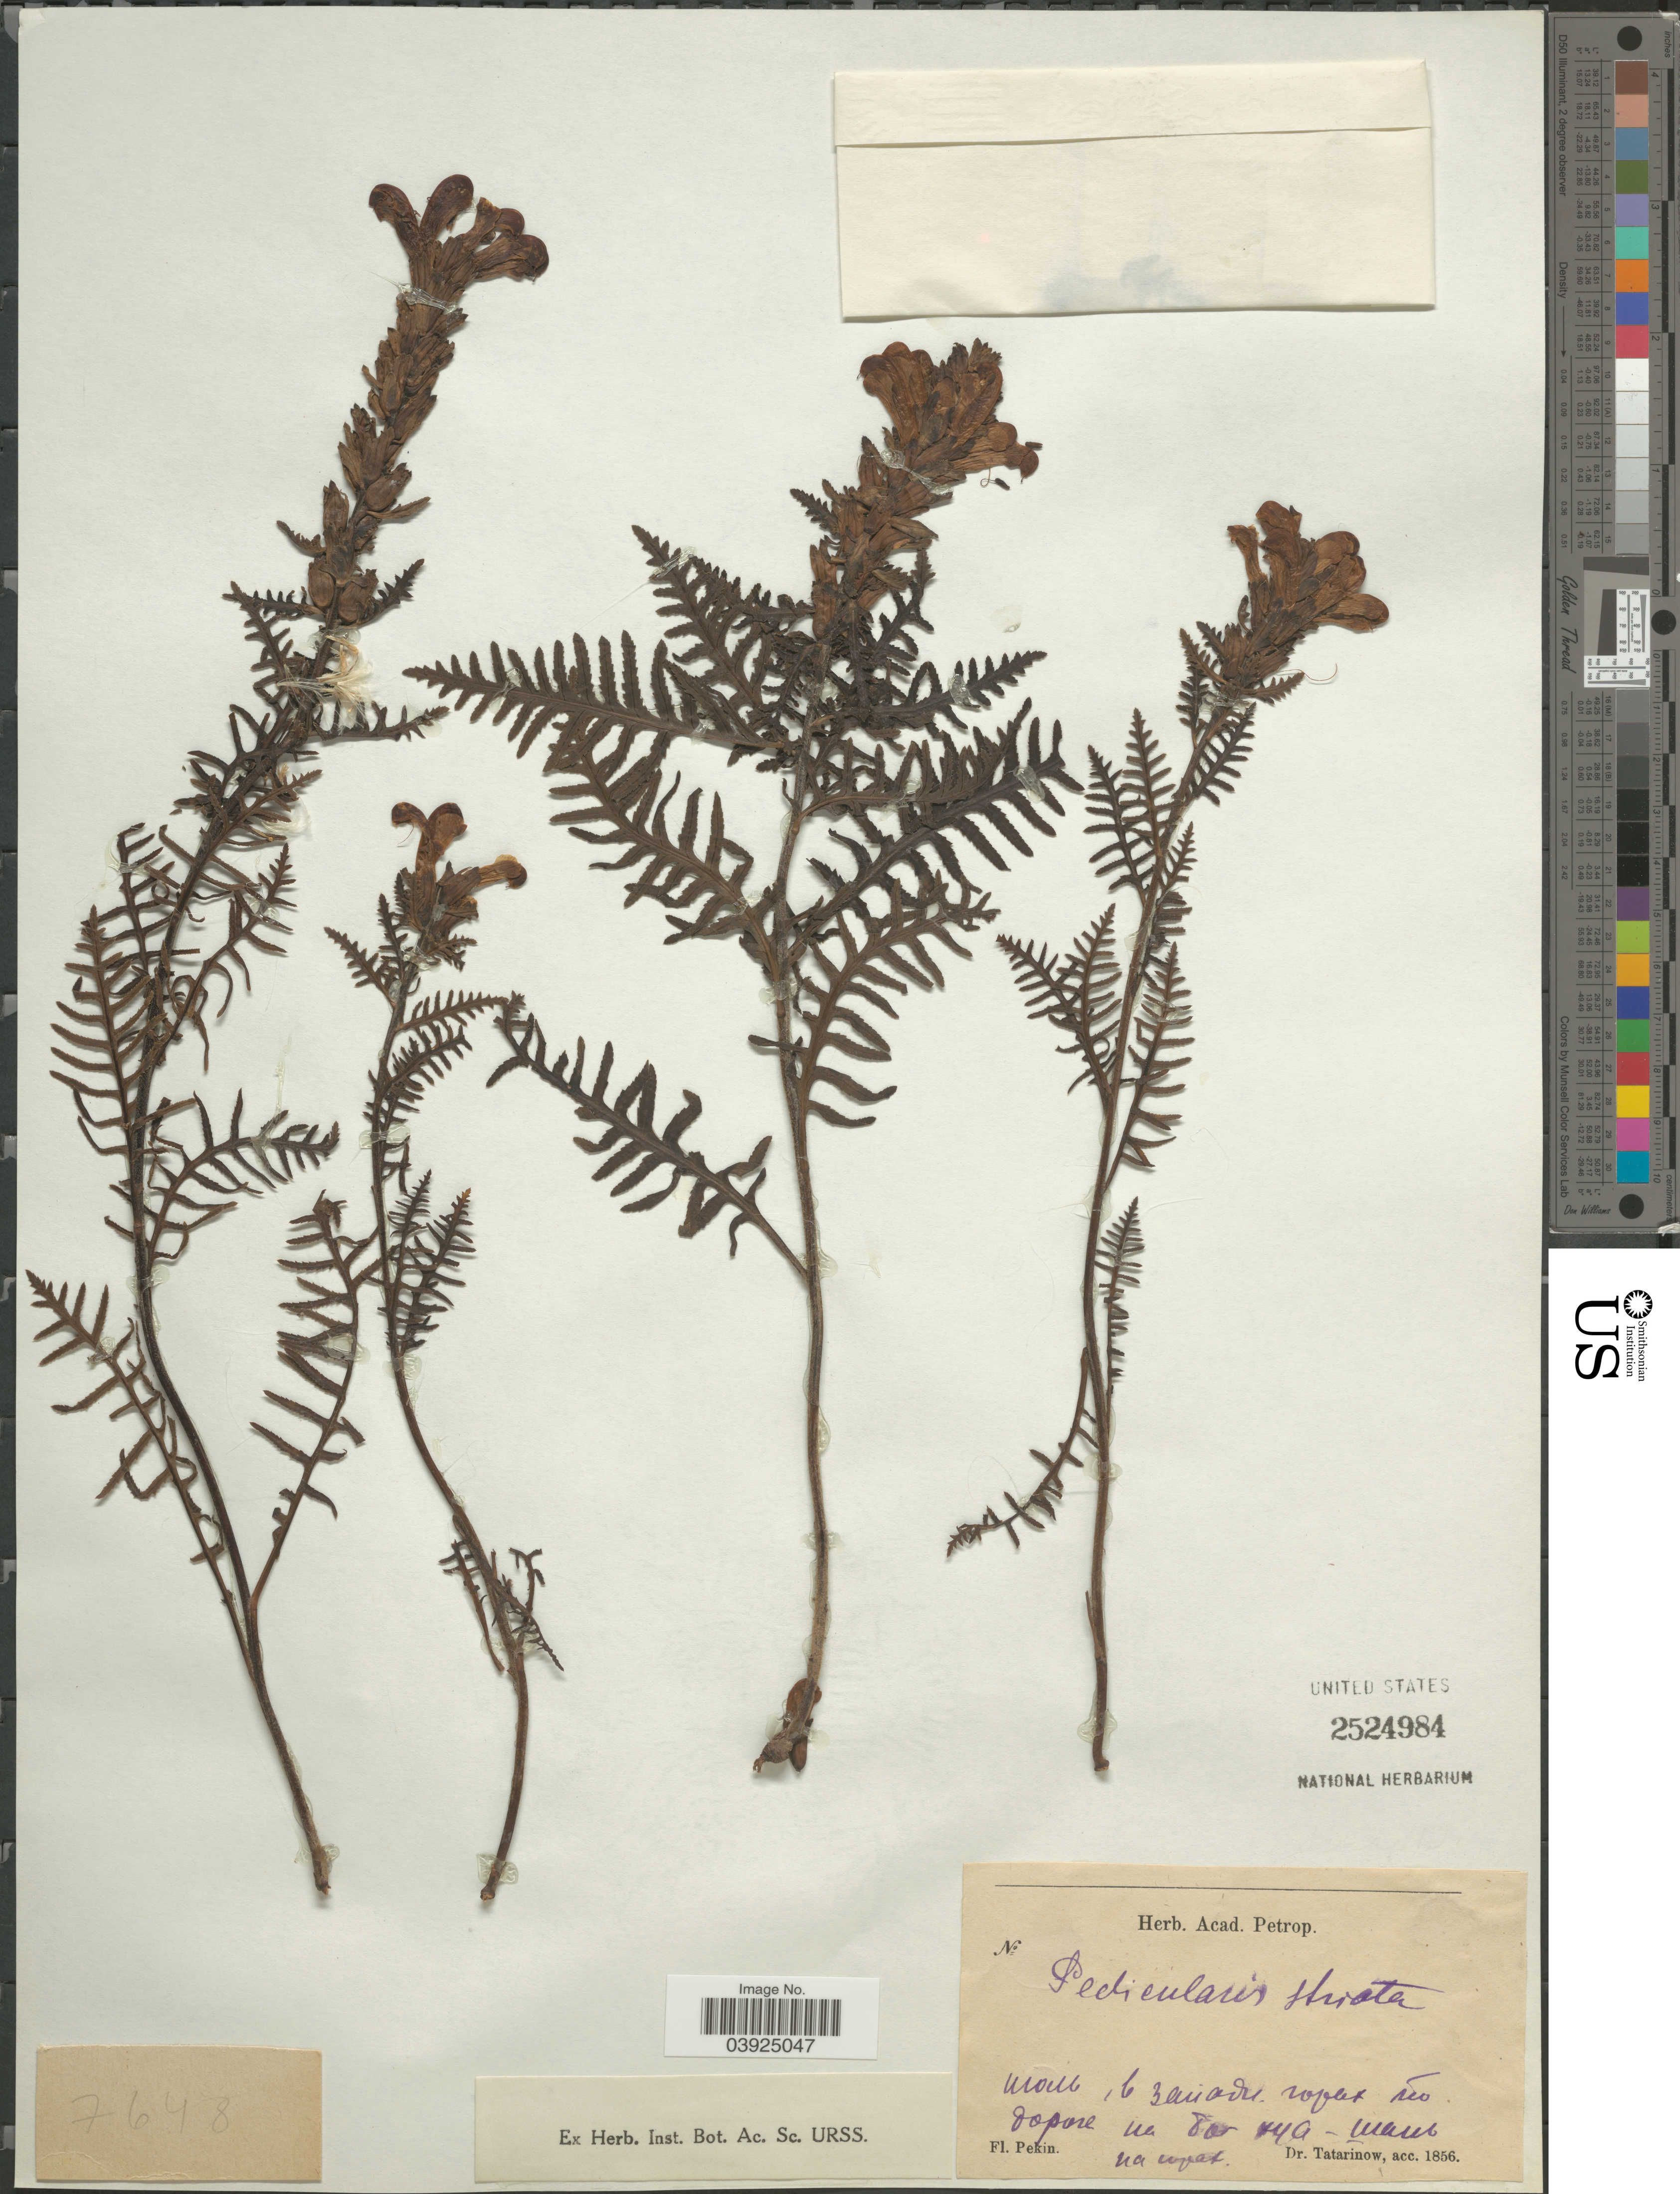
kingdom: Plantae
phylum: Tracheophyta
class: Magnoliopsida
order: Lamiales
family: Orobanchaceae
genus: Pedicularis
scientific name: Pedicularis striata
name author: Pall.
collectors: -. Tatarinow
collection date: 1856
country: China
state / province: Beijing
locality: X. Fl. Pekin.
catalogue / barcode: US 2524984